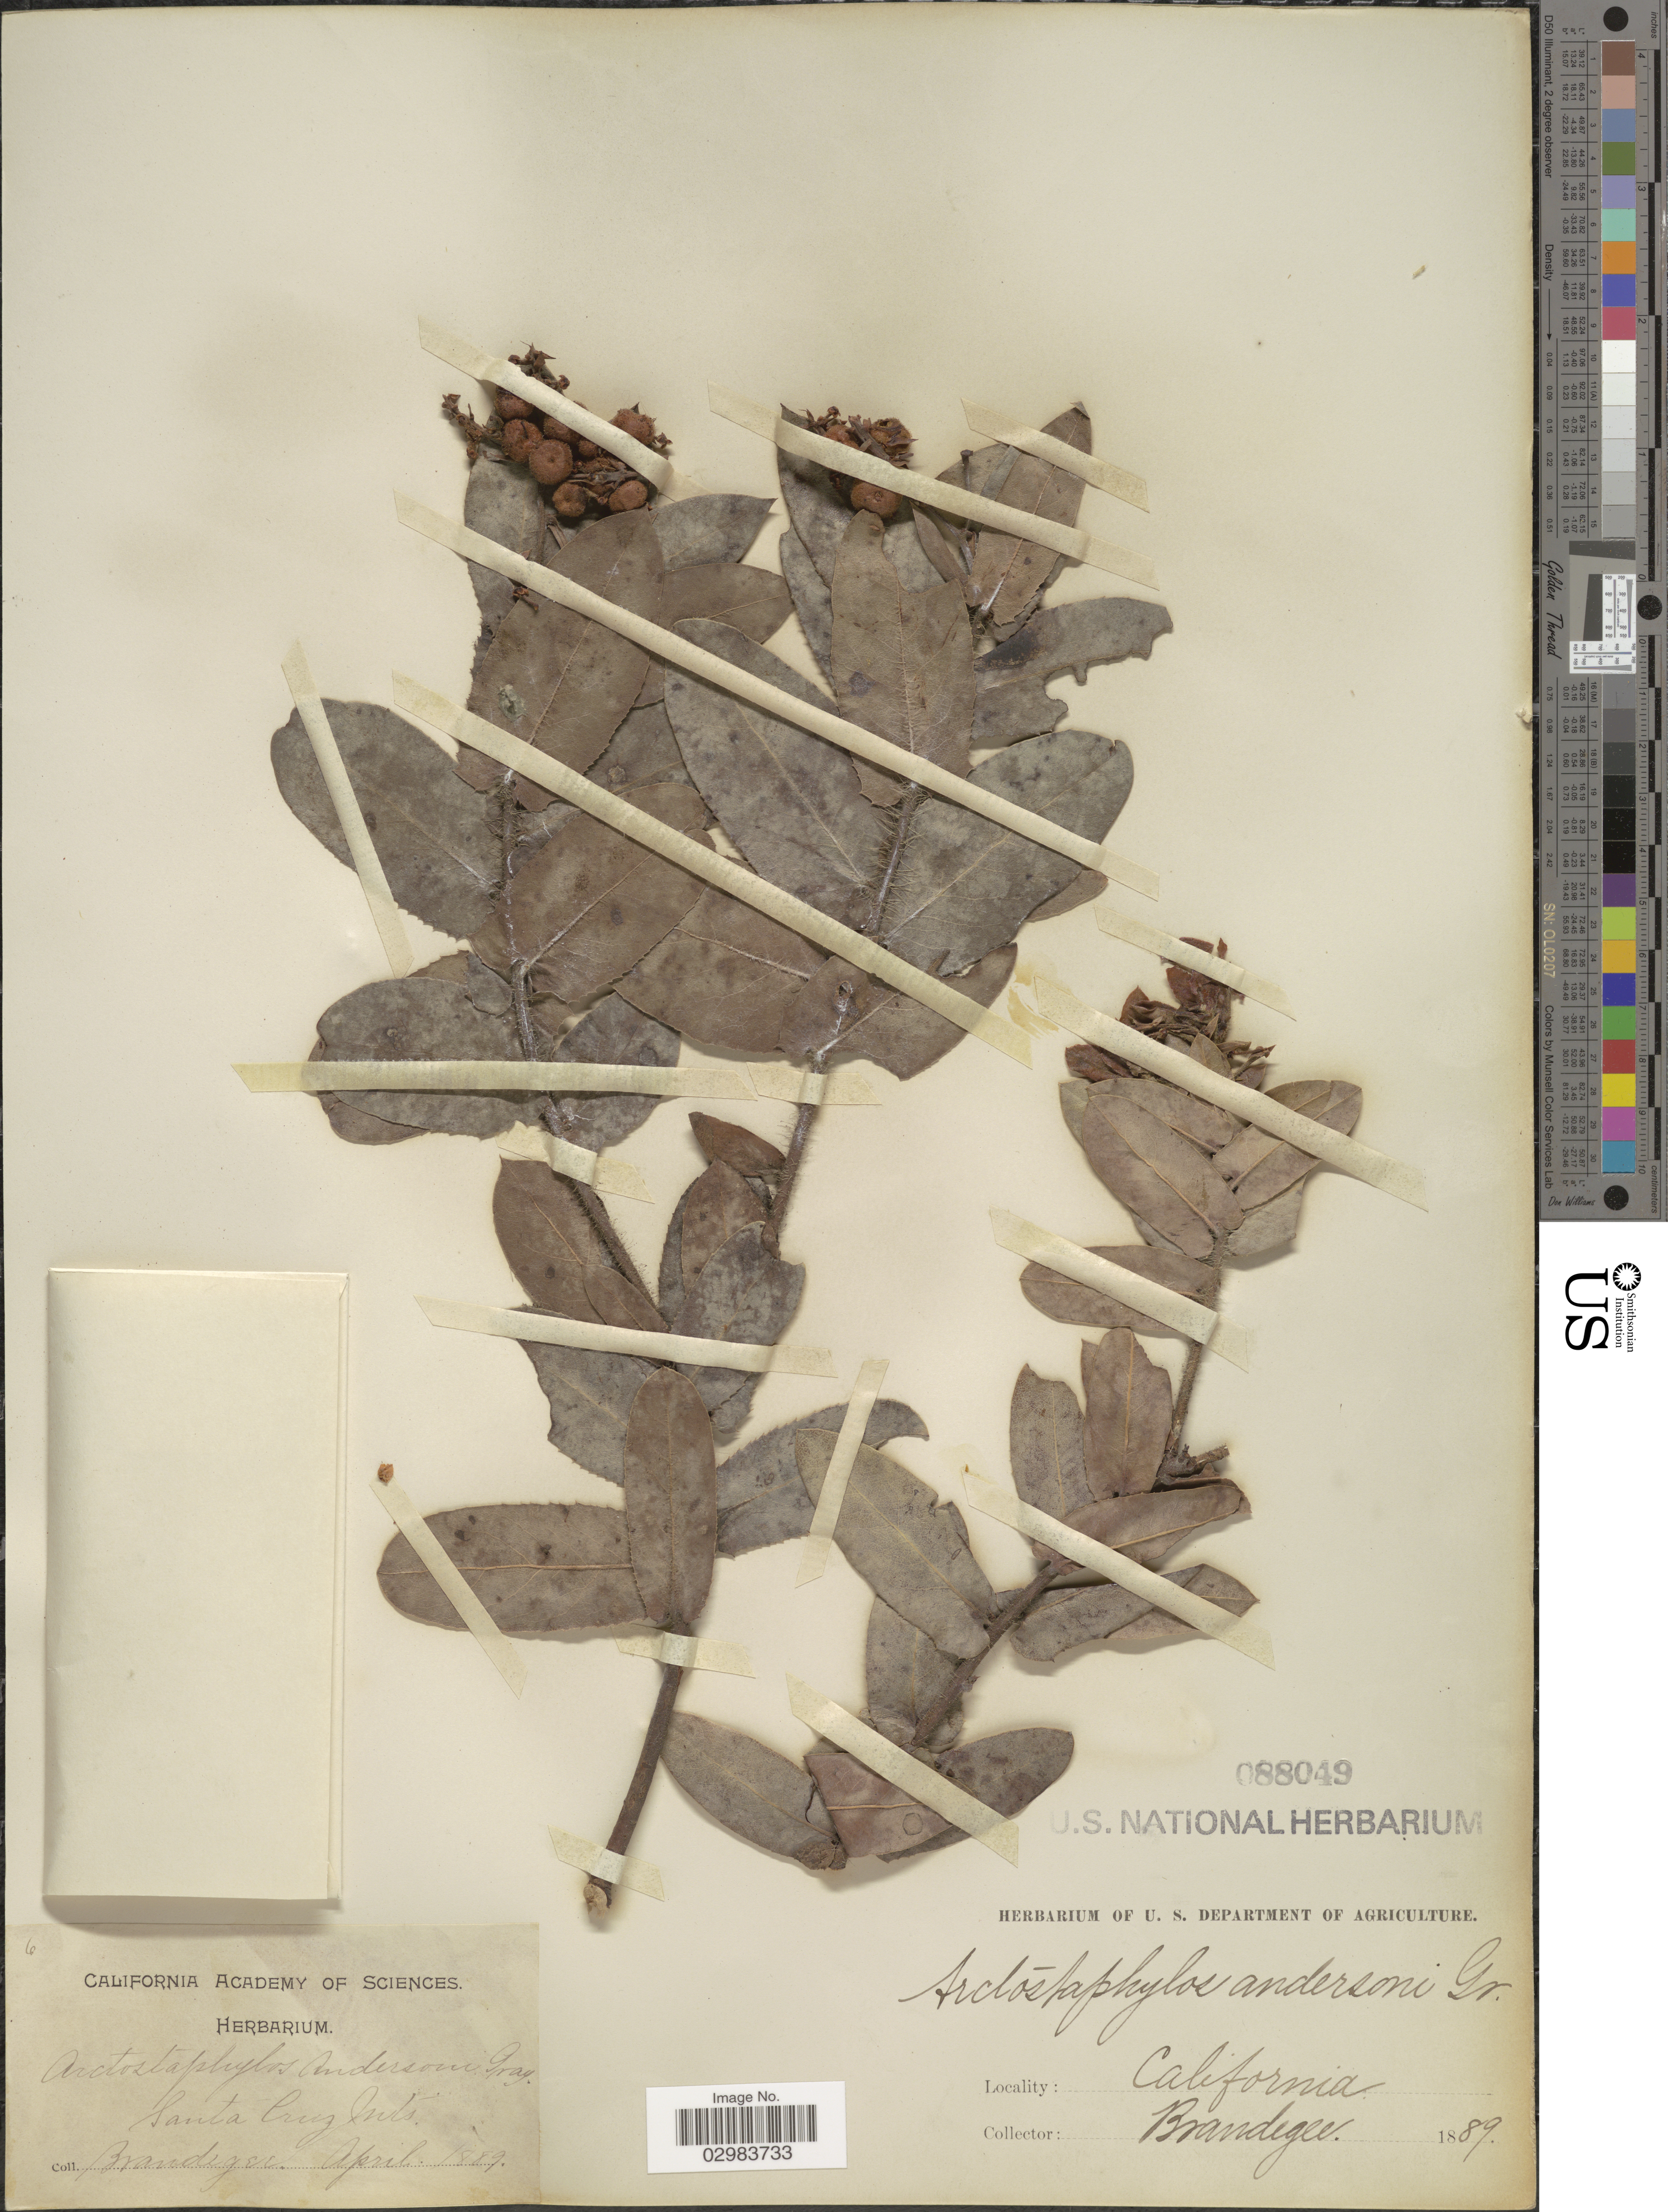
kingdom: Plantae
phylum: Tracheophyta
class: Magnoliopsida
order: Ericales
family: Ericaceae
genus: Arctostaphylos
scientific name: Arctostaphylos andersonii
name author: A. Gray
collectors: -- Brandegee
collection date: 1889-04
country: United States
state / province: California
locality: Santa Cruz Mts.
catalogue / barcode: US 88049